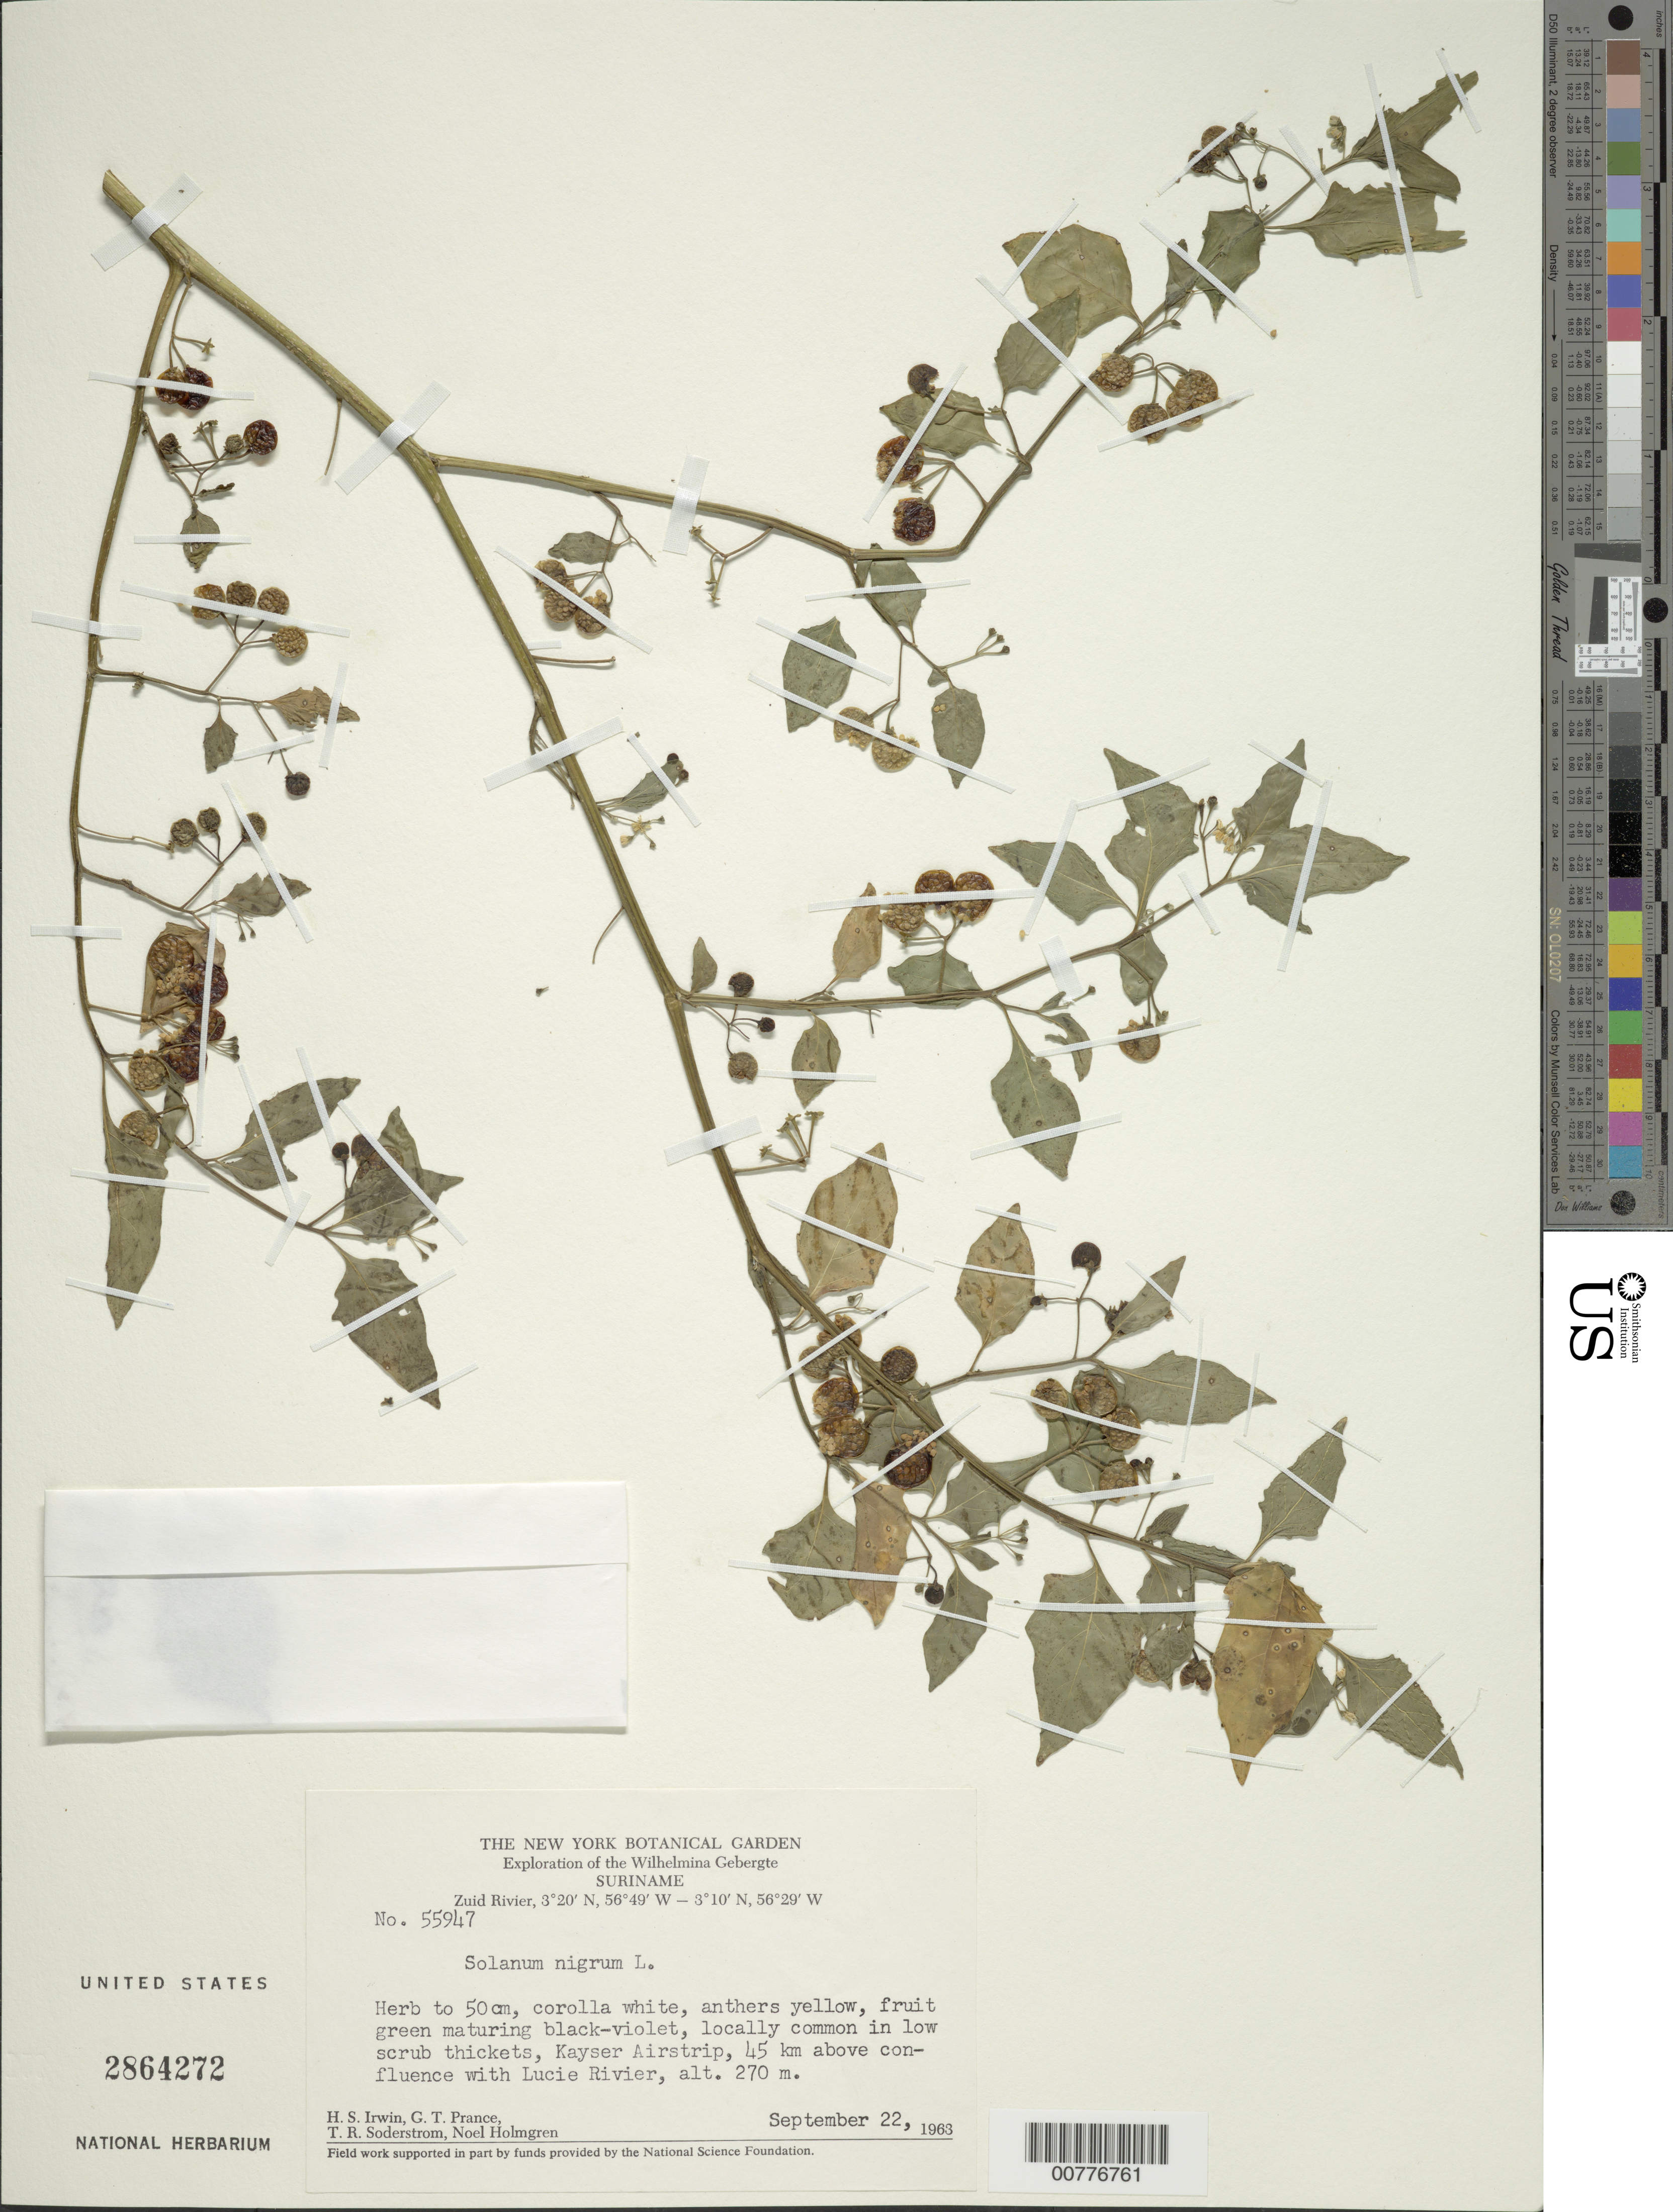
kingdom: Plantae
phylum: Tracheophyta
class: Magnoliopsida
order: Solanales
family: Solanaceae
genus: Solanum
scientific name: Solanum nigrum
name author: L.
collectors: H. Irwin, G. T. Prance, T. R. Soderstrom & N. H. Holmgren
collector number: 55947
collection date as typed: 9 Sep 1963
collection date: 1963-09-09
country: Suriname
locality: Kayser Airstrip, Zuid River, 45 km above confl. with Lucie R., Wilhelmina Gebergte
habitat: Low scrub thickets. Locally common.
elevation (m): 270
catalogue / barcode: US 2864272